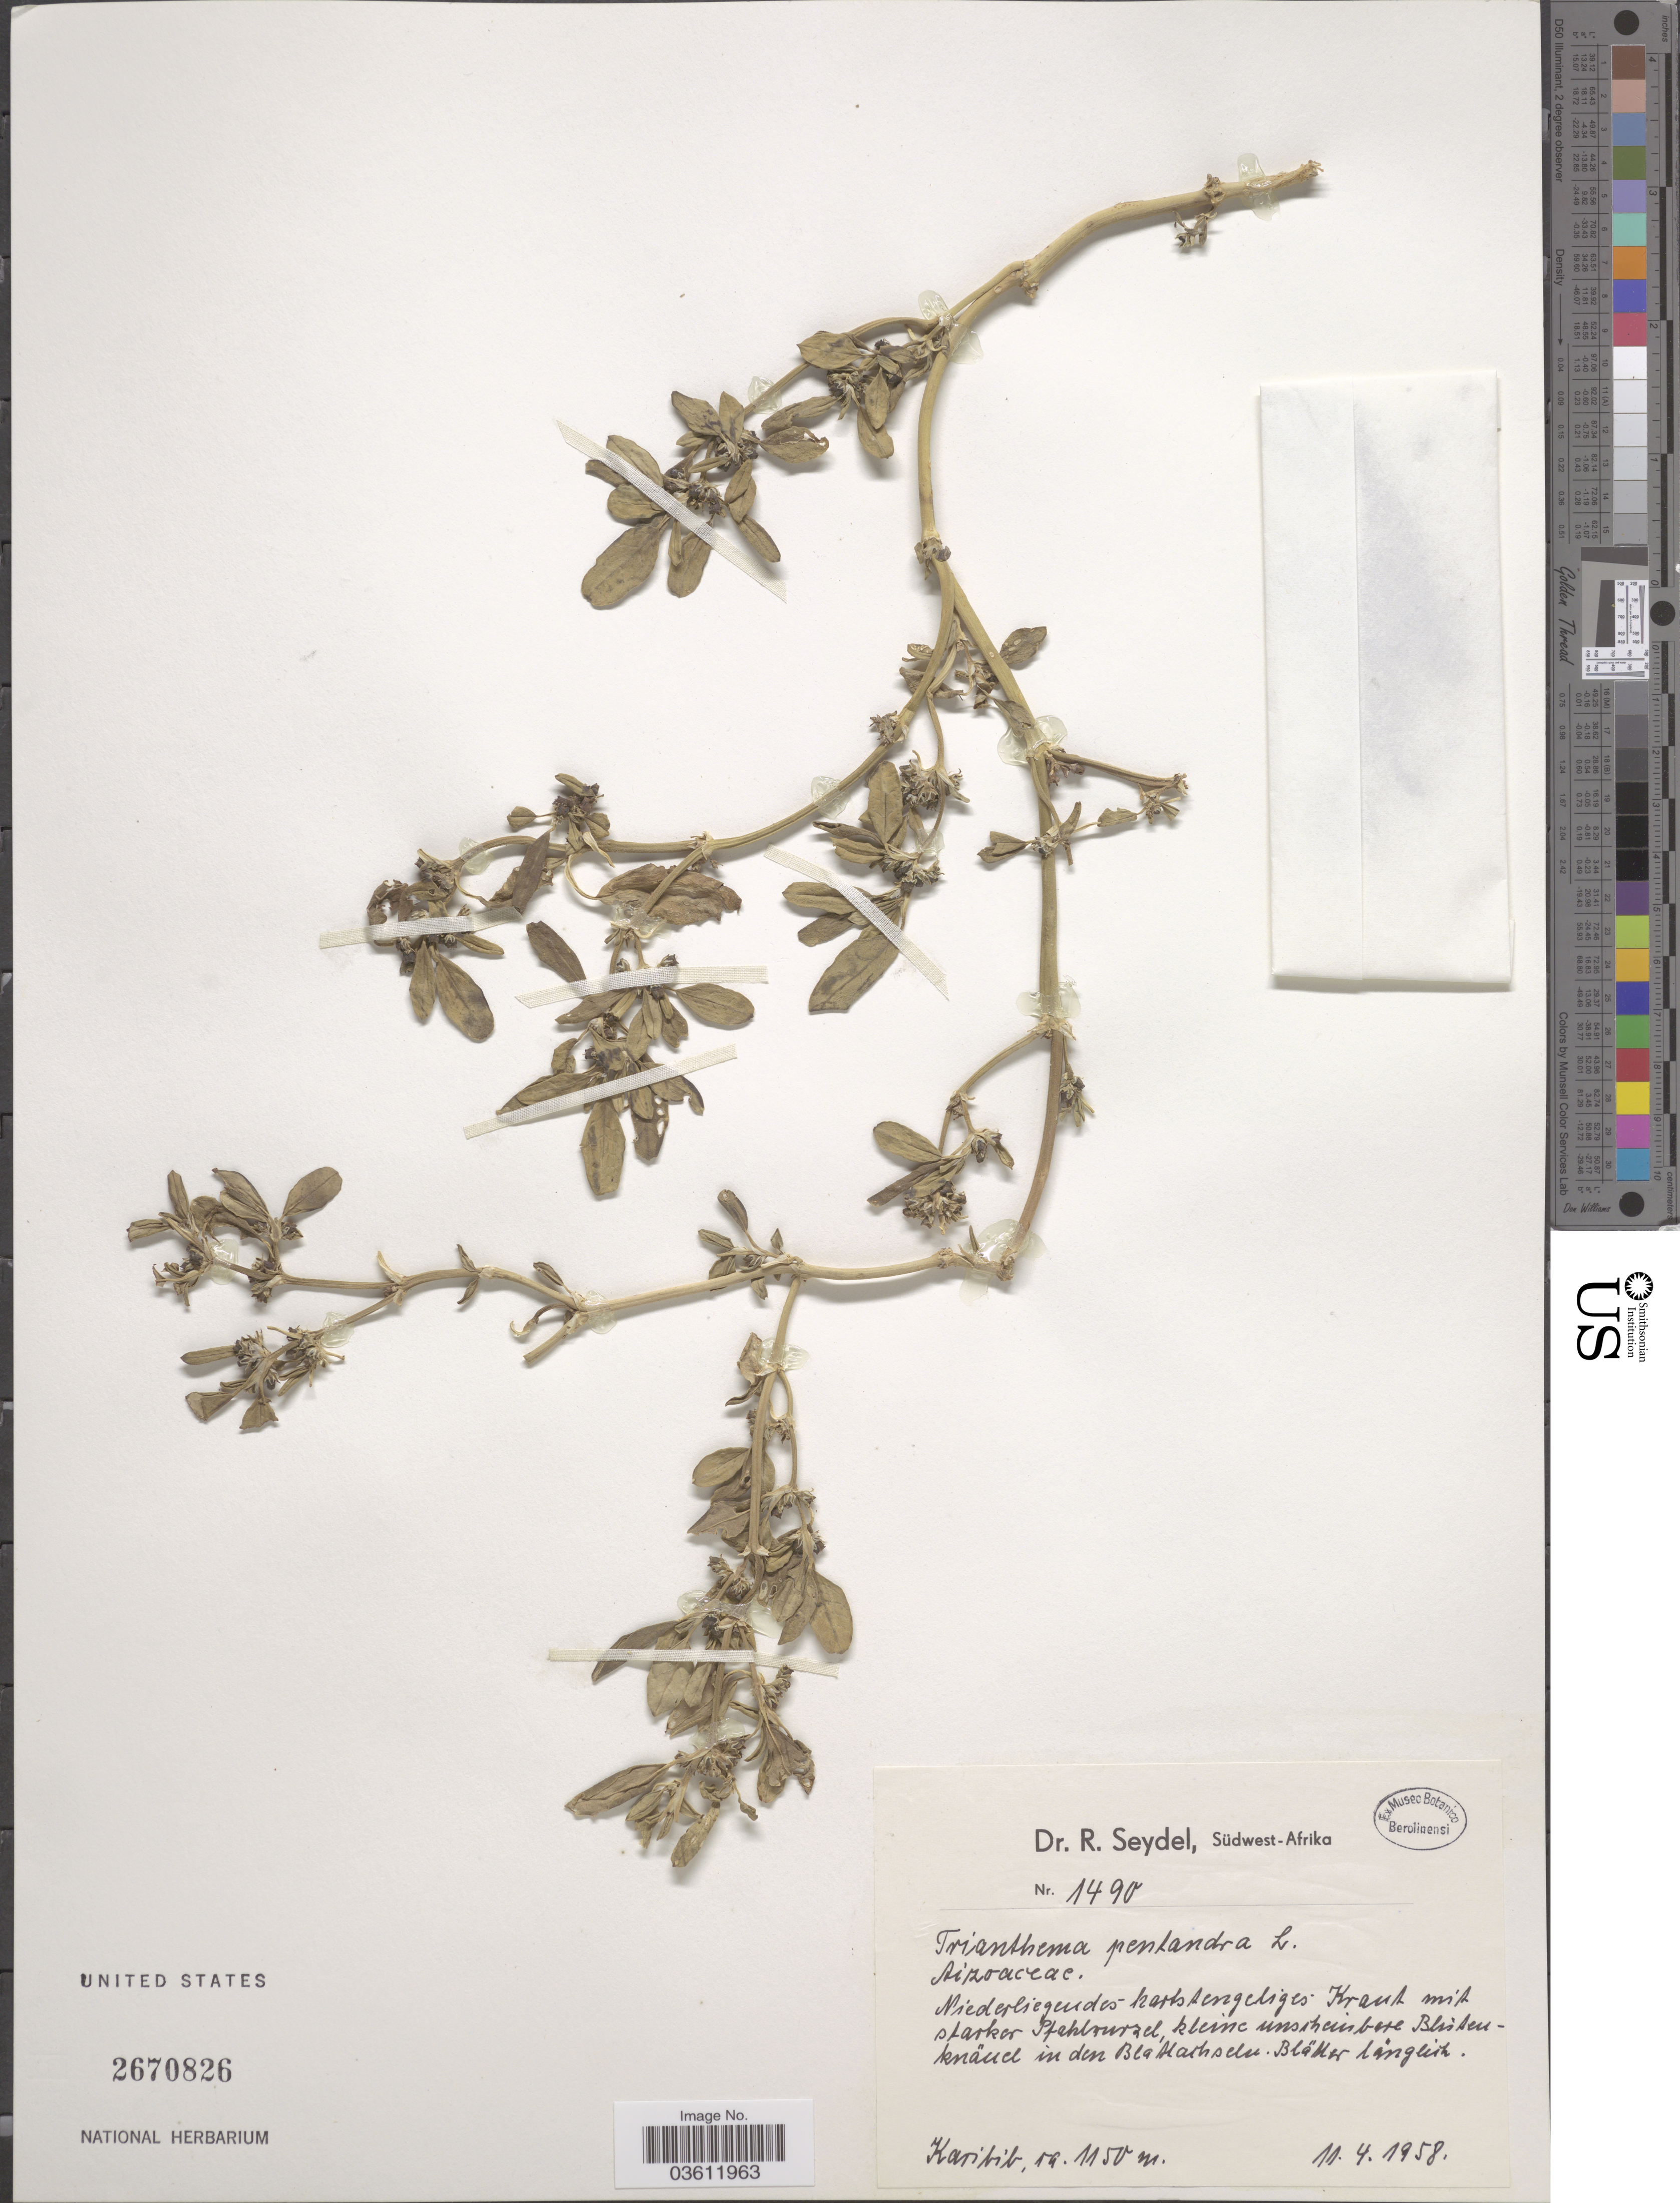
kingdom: Plantae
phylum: Tracheophyta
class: Magnoliopsida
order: Caryophyllales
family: Aizoaceae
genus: Zaleya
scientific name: Zaleya pentandra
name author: (L.) C. Jeffrey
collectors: R. Seydel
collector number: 1490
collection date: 1958-04-11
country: Namibia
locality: Südwest-Afrika. Karibib.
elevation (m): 1150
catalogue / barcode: US 2670826